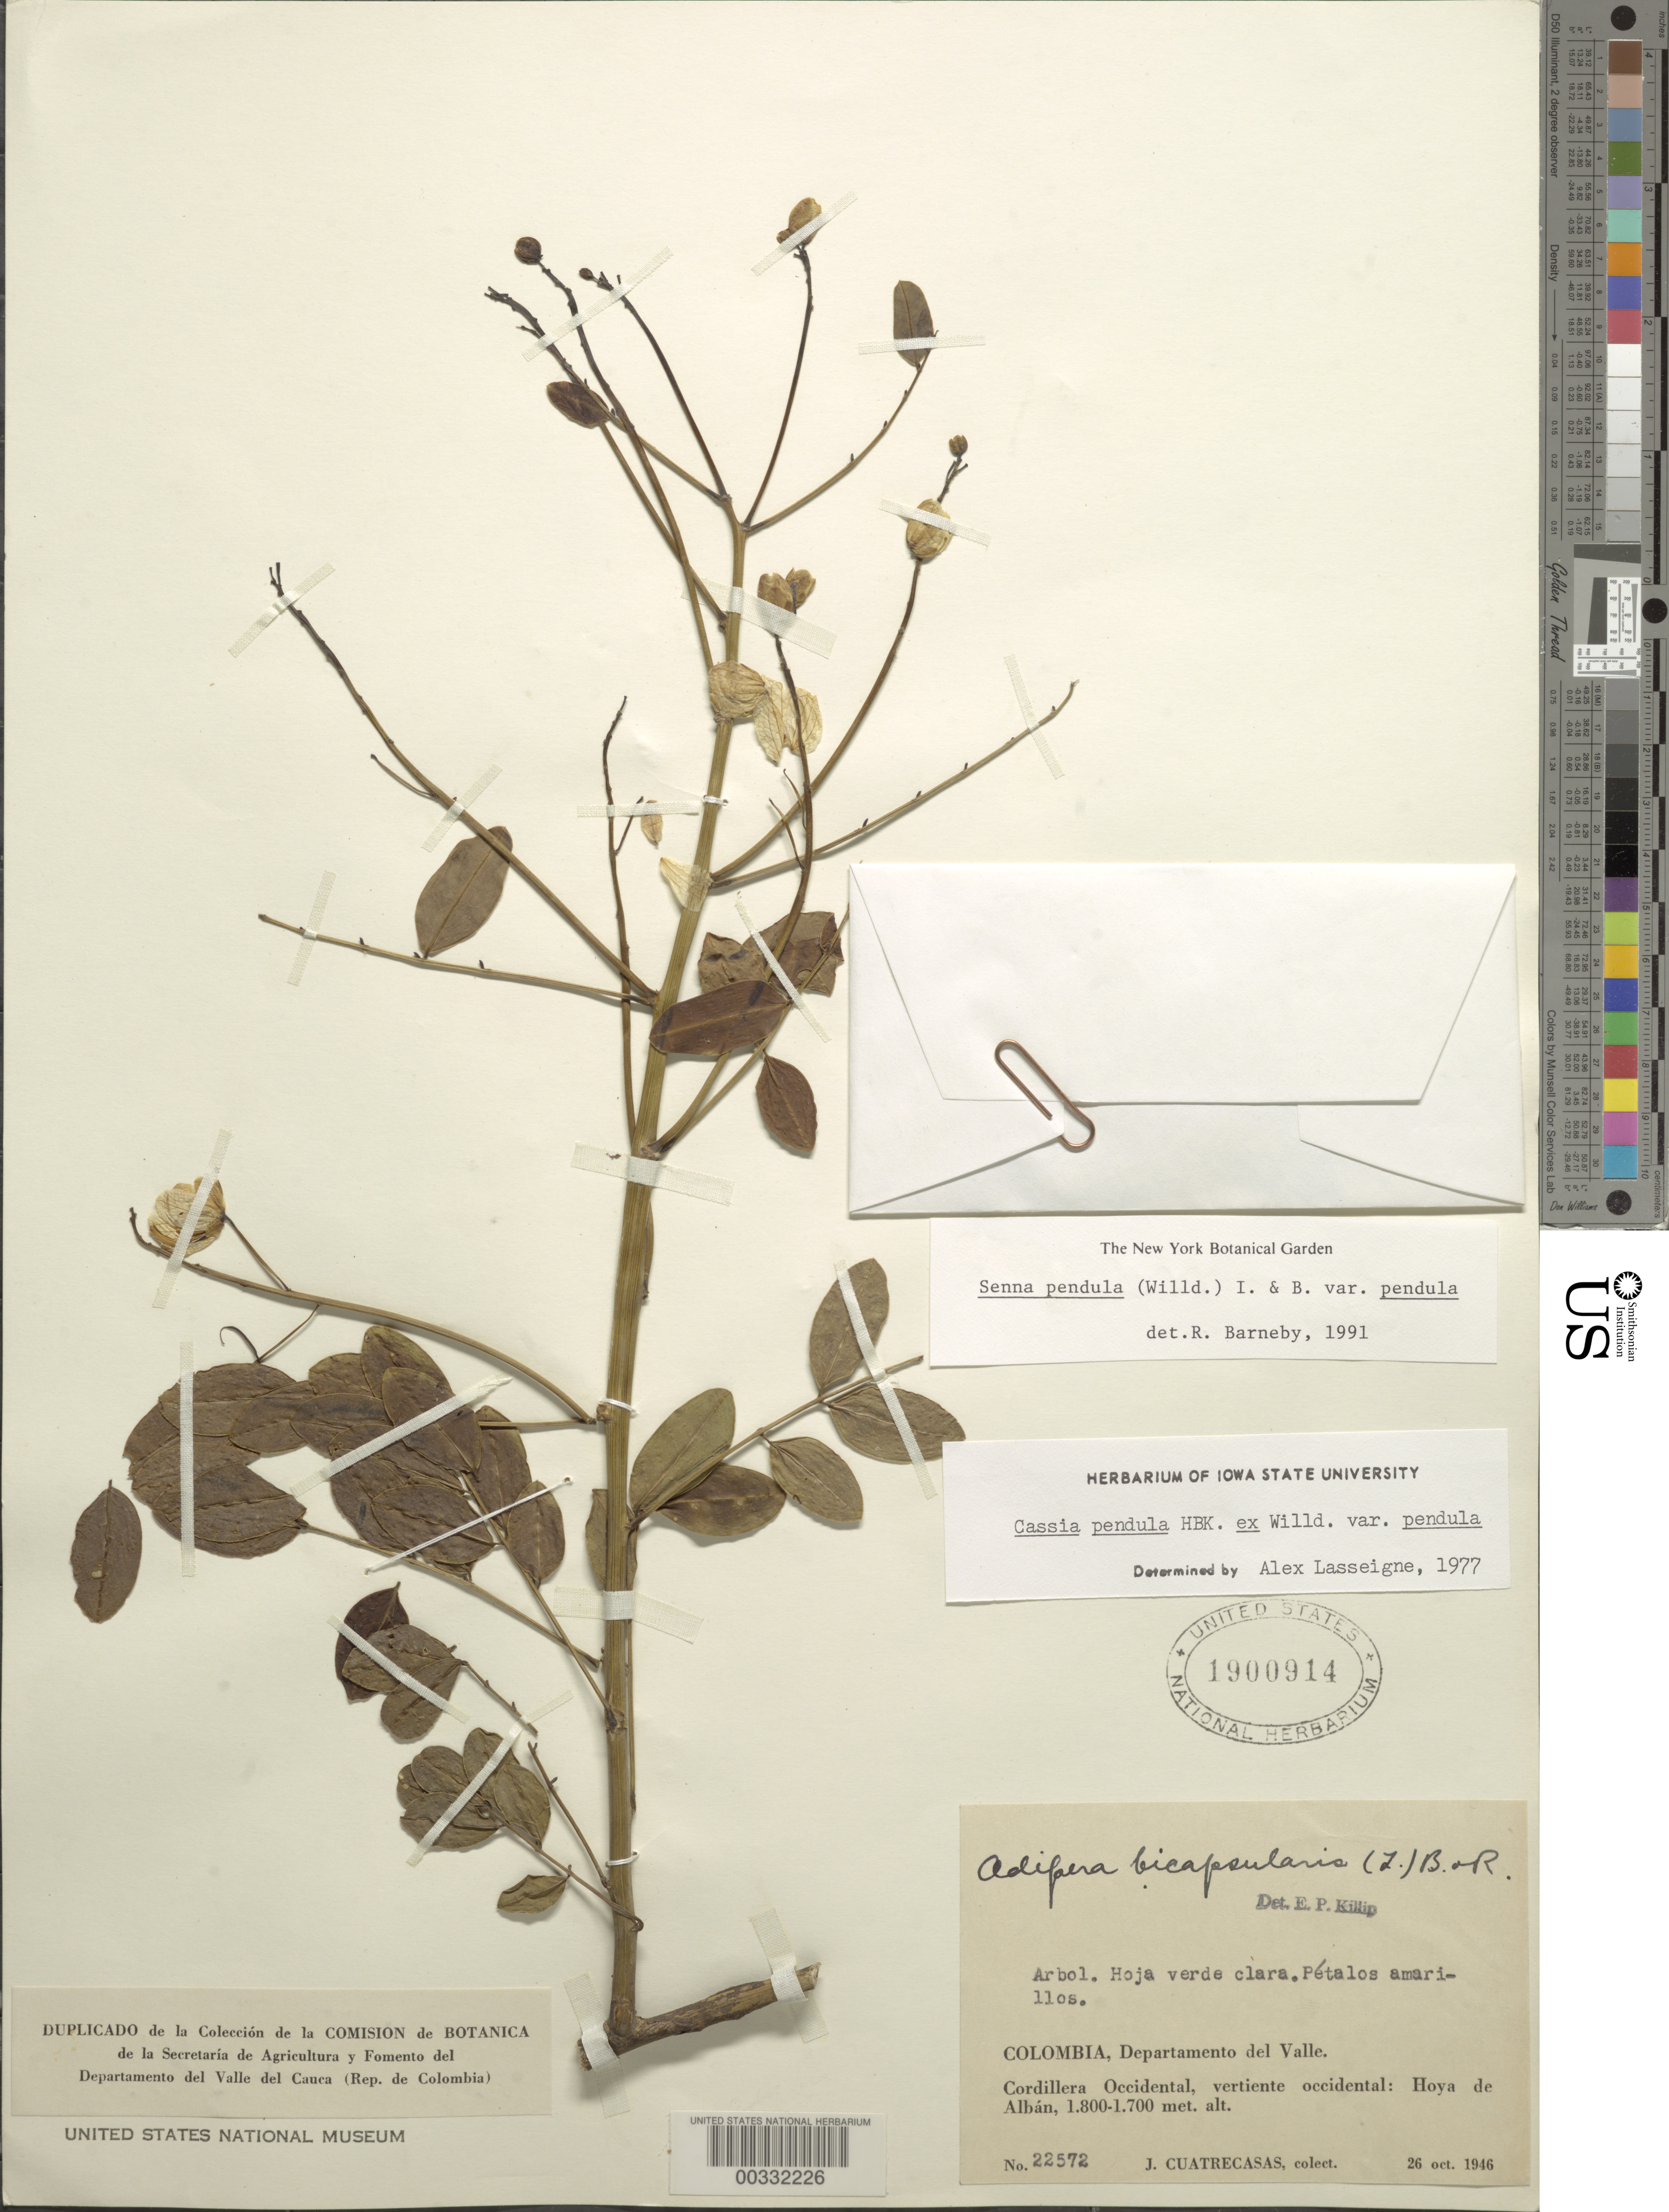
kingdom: Plantae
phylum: Tracheophyta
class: Magnoliopsida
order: Fabales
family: Fabaceae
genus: Senna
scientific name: Senna pendula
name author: (Humb. & Bonpl. ex Willd.) H.S. Irwin & Barneby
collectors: J. Cuatrecasas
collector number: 22572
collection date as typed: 26 Oct 1946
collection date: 1946-10-26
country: Colombia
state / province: Valle del Cauca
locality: Cordillera Occidental, Vertiente Occidental; Hoya de Alban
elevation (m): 1700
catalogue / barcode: US 1900914